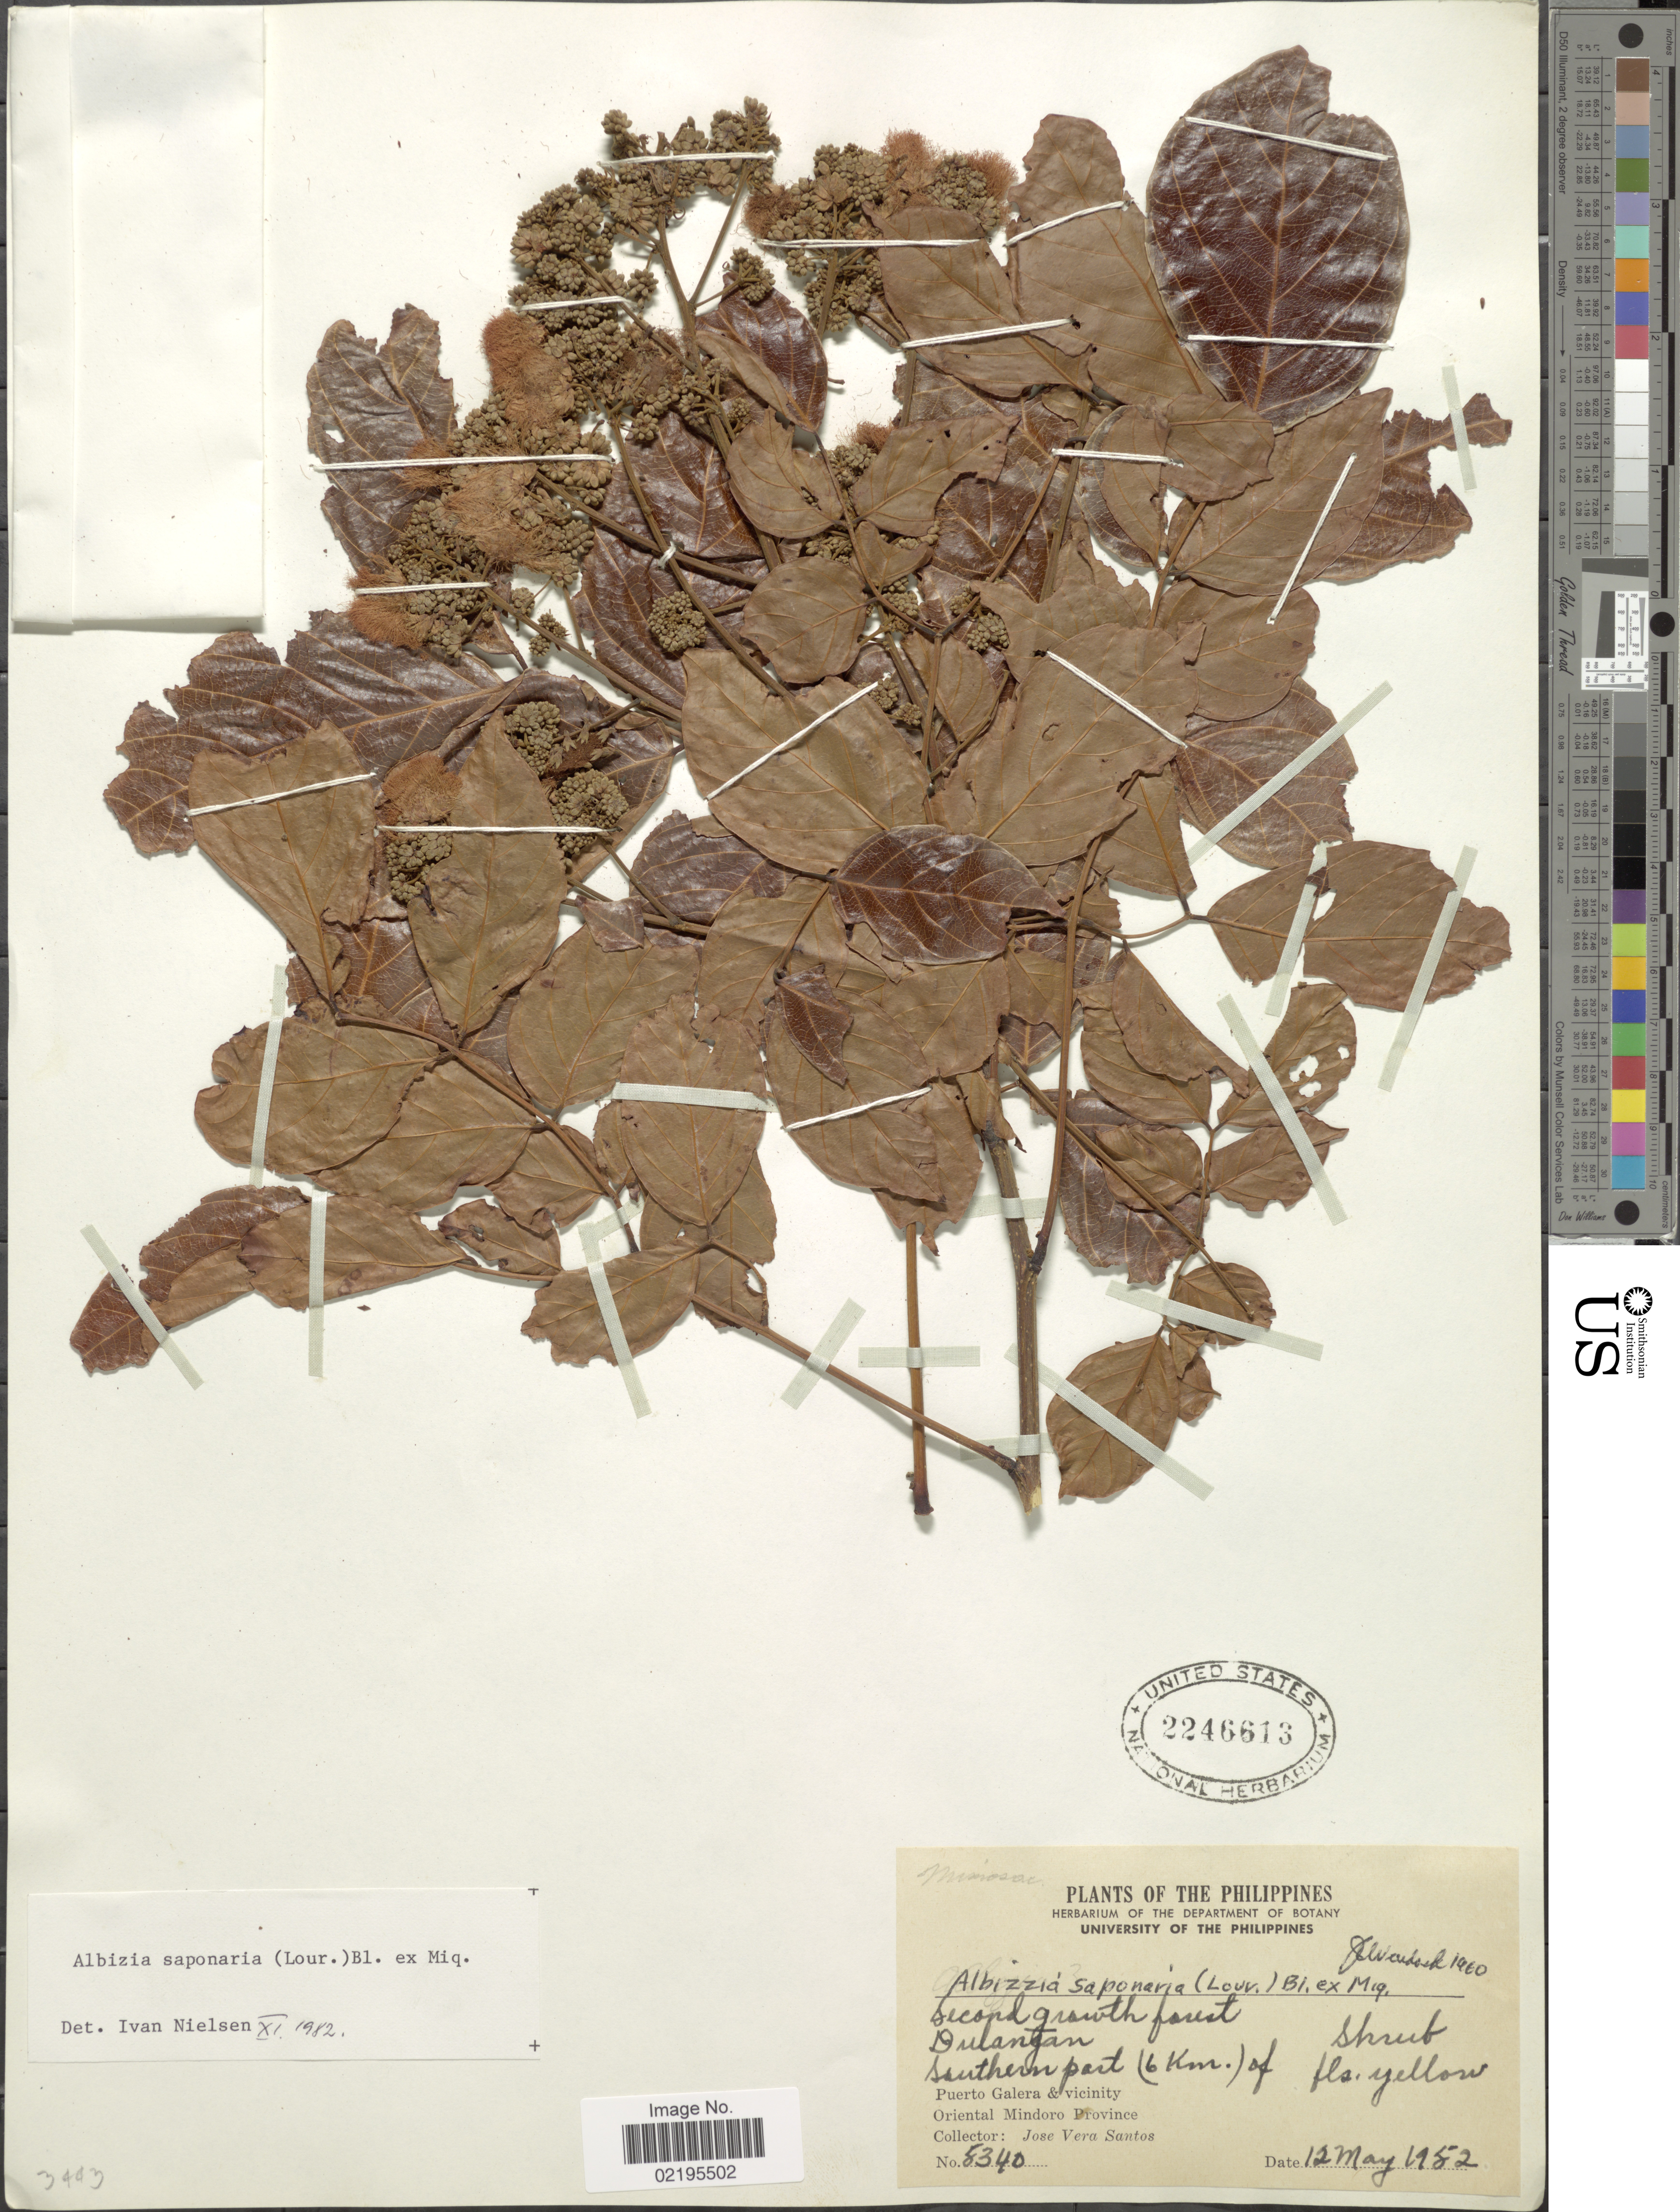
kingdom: Plantae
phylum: Tracheophyta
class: Magnoliopsida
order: Fabales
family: Fabaceae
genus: Albizia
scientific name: Albizia saponaria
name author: (Lour.) Blume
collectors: J. V. Santos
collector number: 8340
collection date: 1952-05-12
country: Philippines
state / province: Mimaropa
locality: Dulangan, Southern part (6 km) of Puerto Galera & Vicinity, oriental Mindoro Province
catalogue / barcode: US 2246613